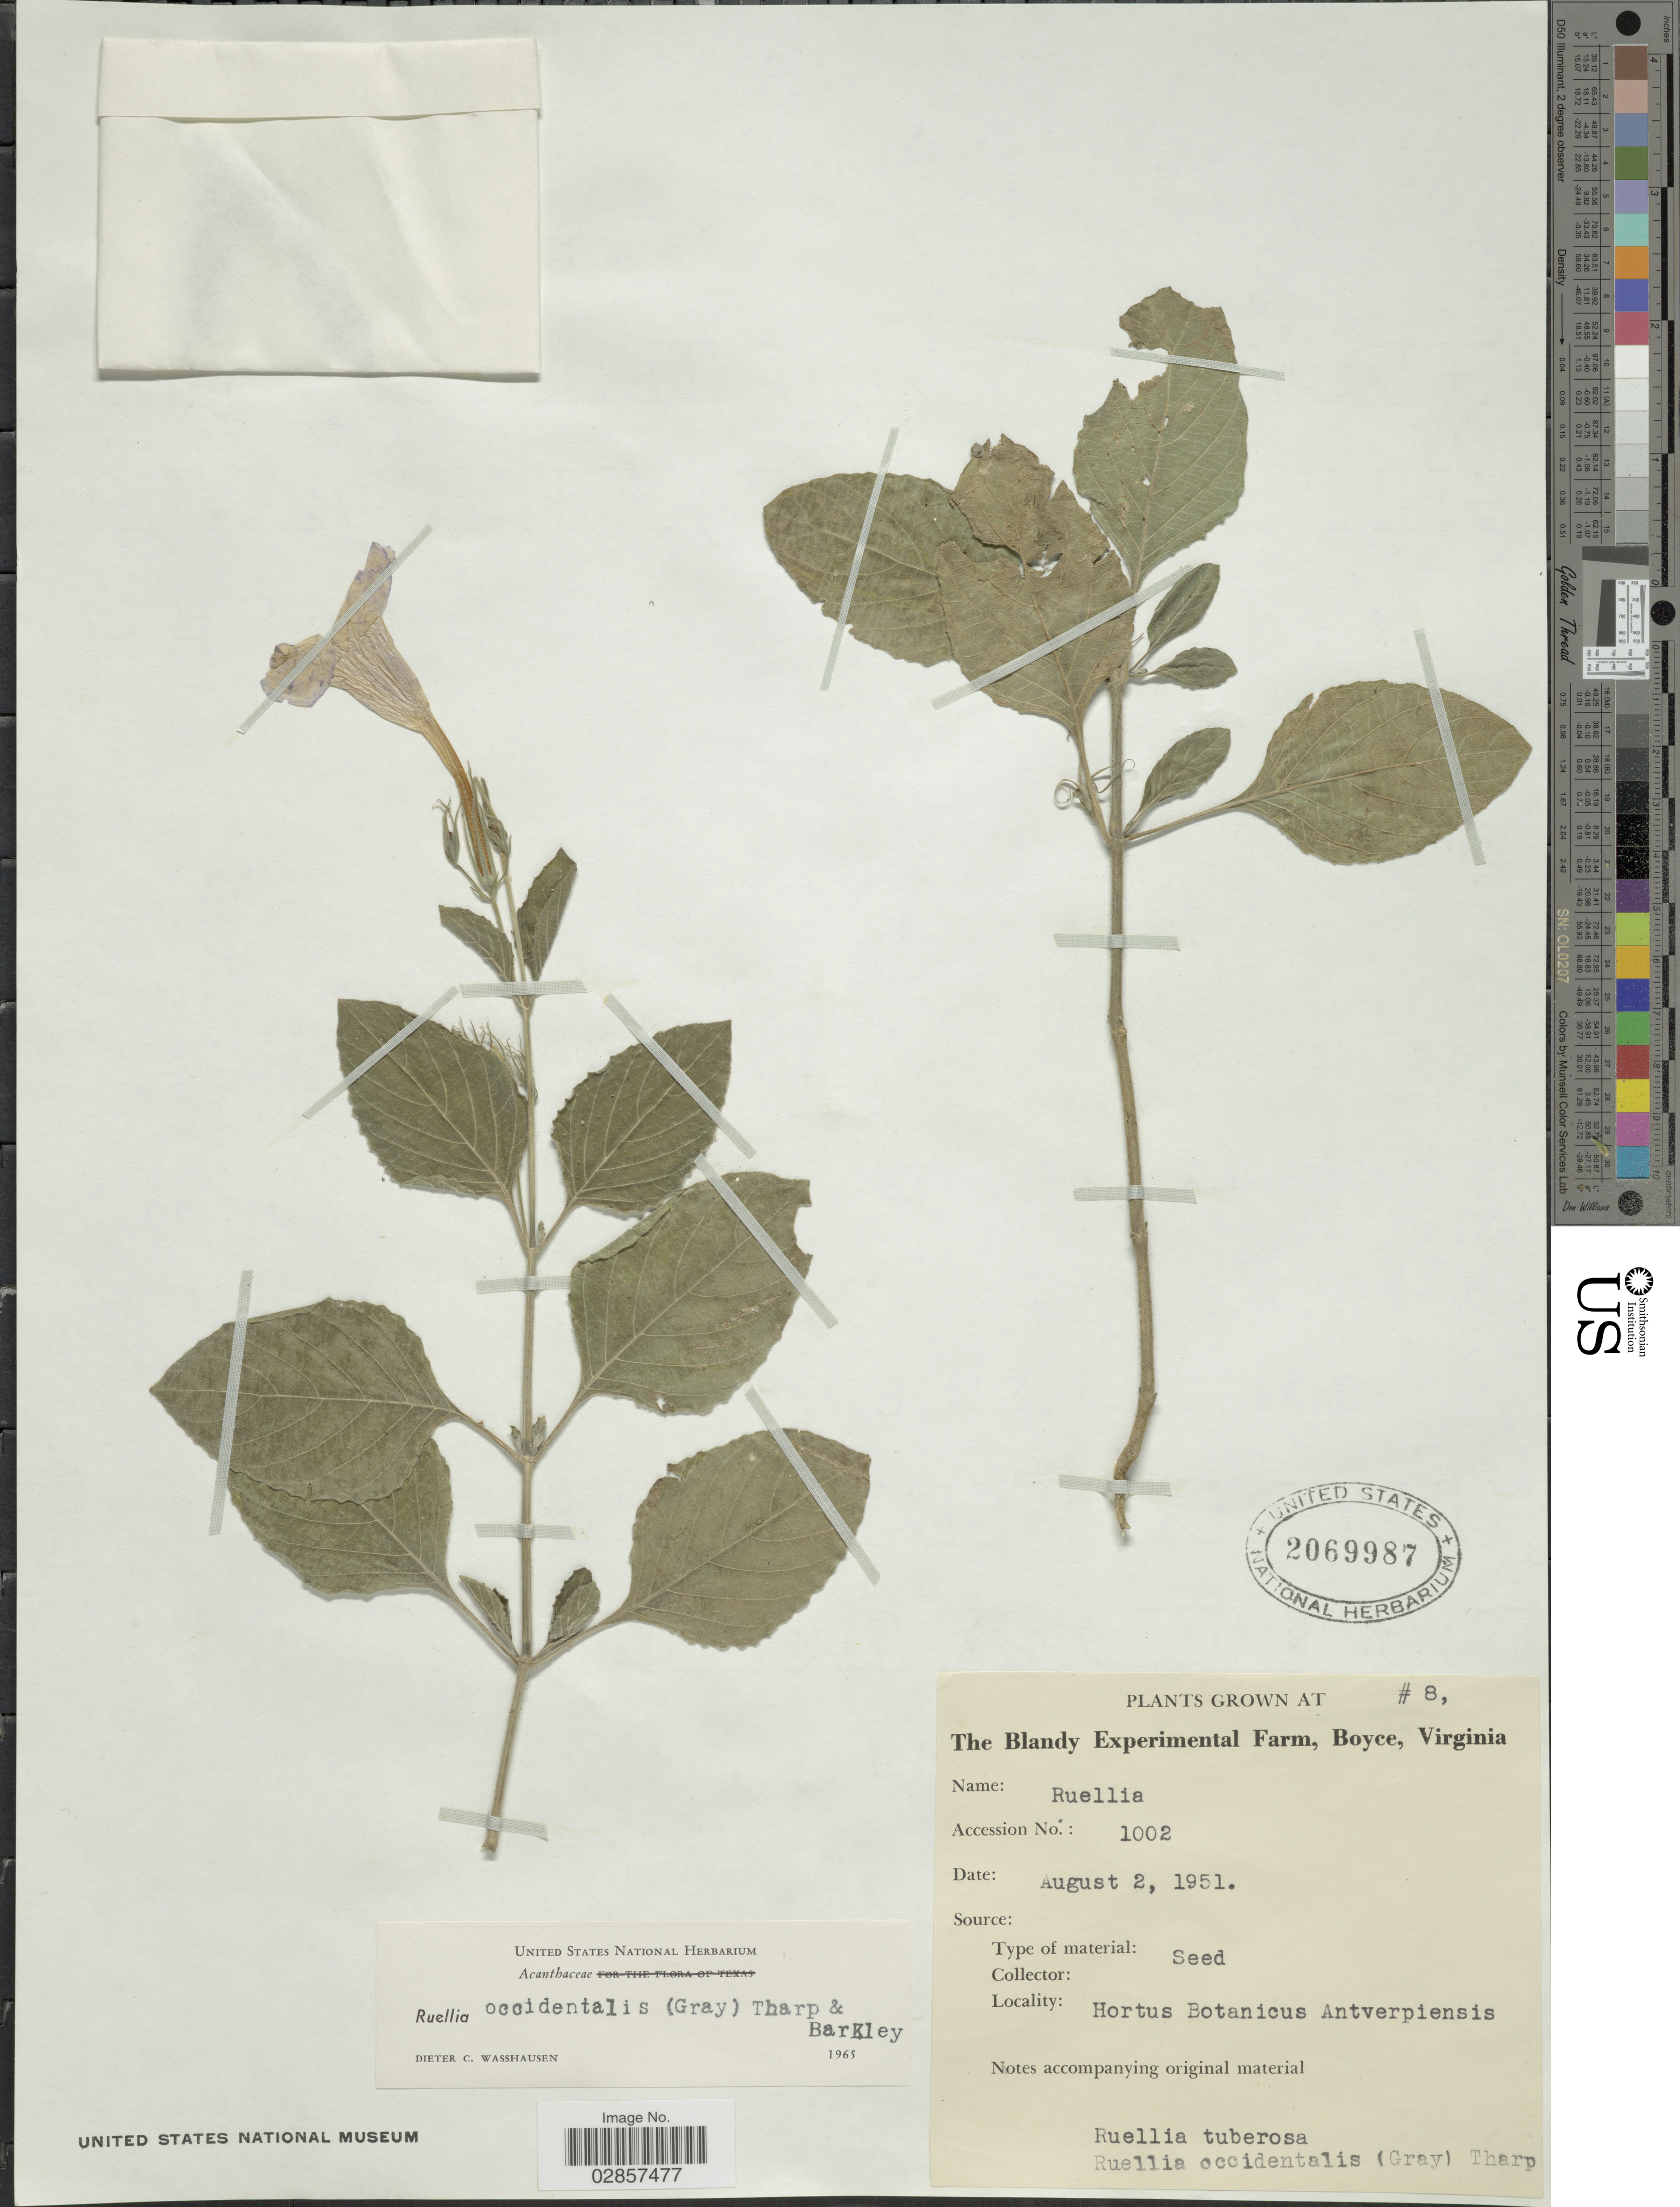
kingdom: Plantae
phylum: Tracheophyta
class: Magnoliopsida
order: Lamiales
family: Acanthaceae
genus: Ruellia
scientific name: Ruellia occidentalis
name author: (A. Gray) Tharp & F.A. Barkley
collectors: The Blandy Experimental Farm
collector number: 8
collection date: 1951-08-02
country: United States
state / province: Virginia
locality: The Blandy Experimental Farm, Boyce, Virginia.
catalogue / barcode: US 2069987